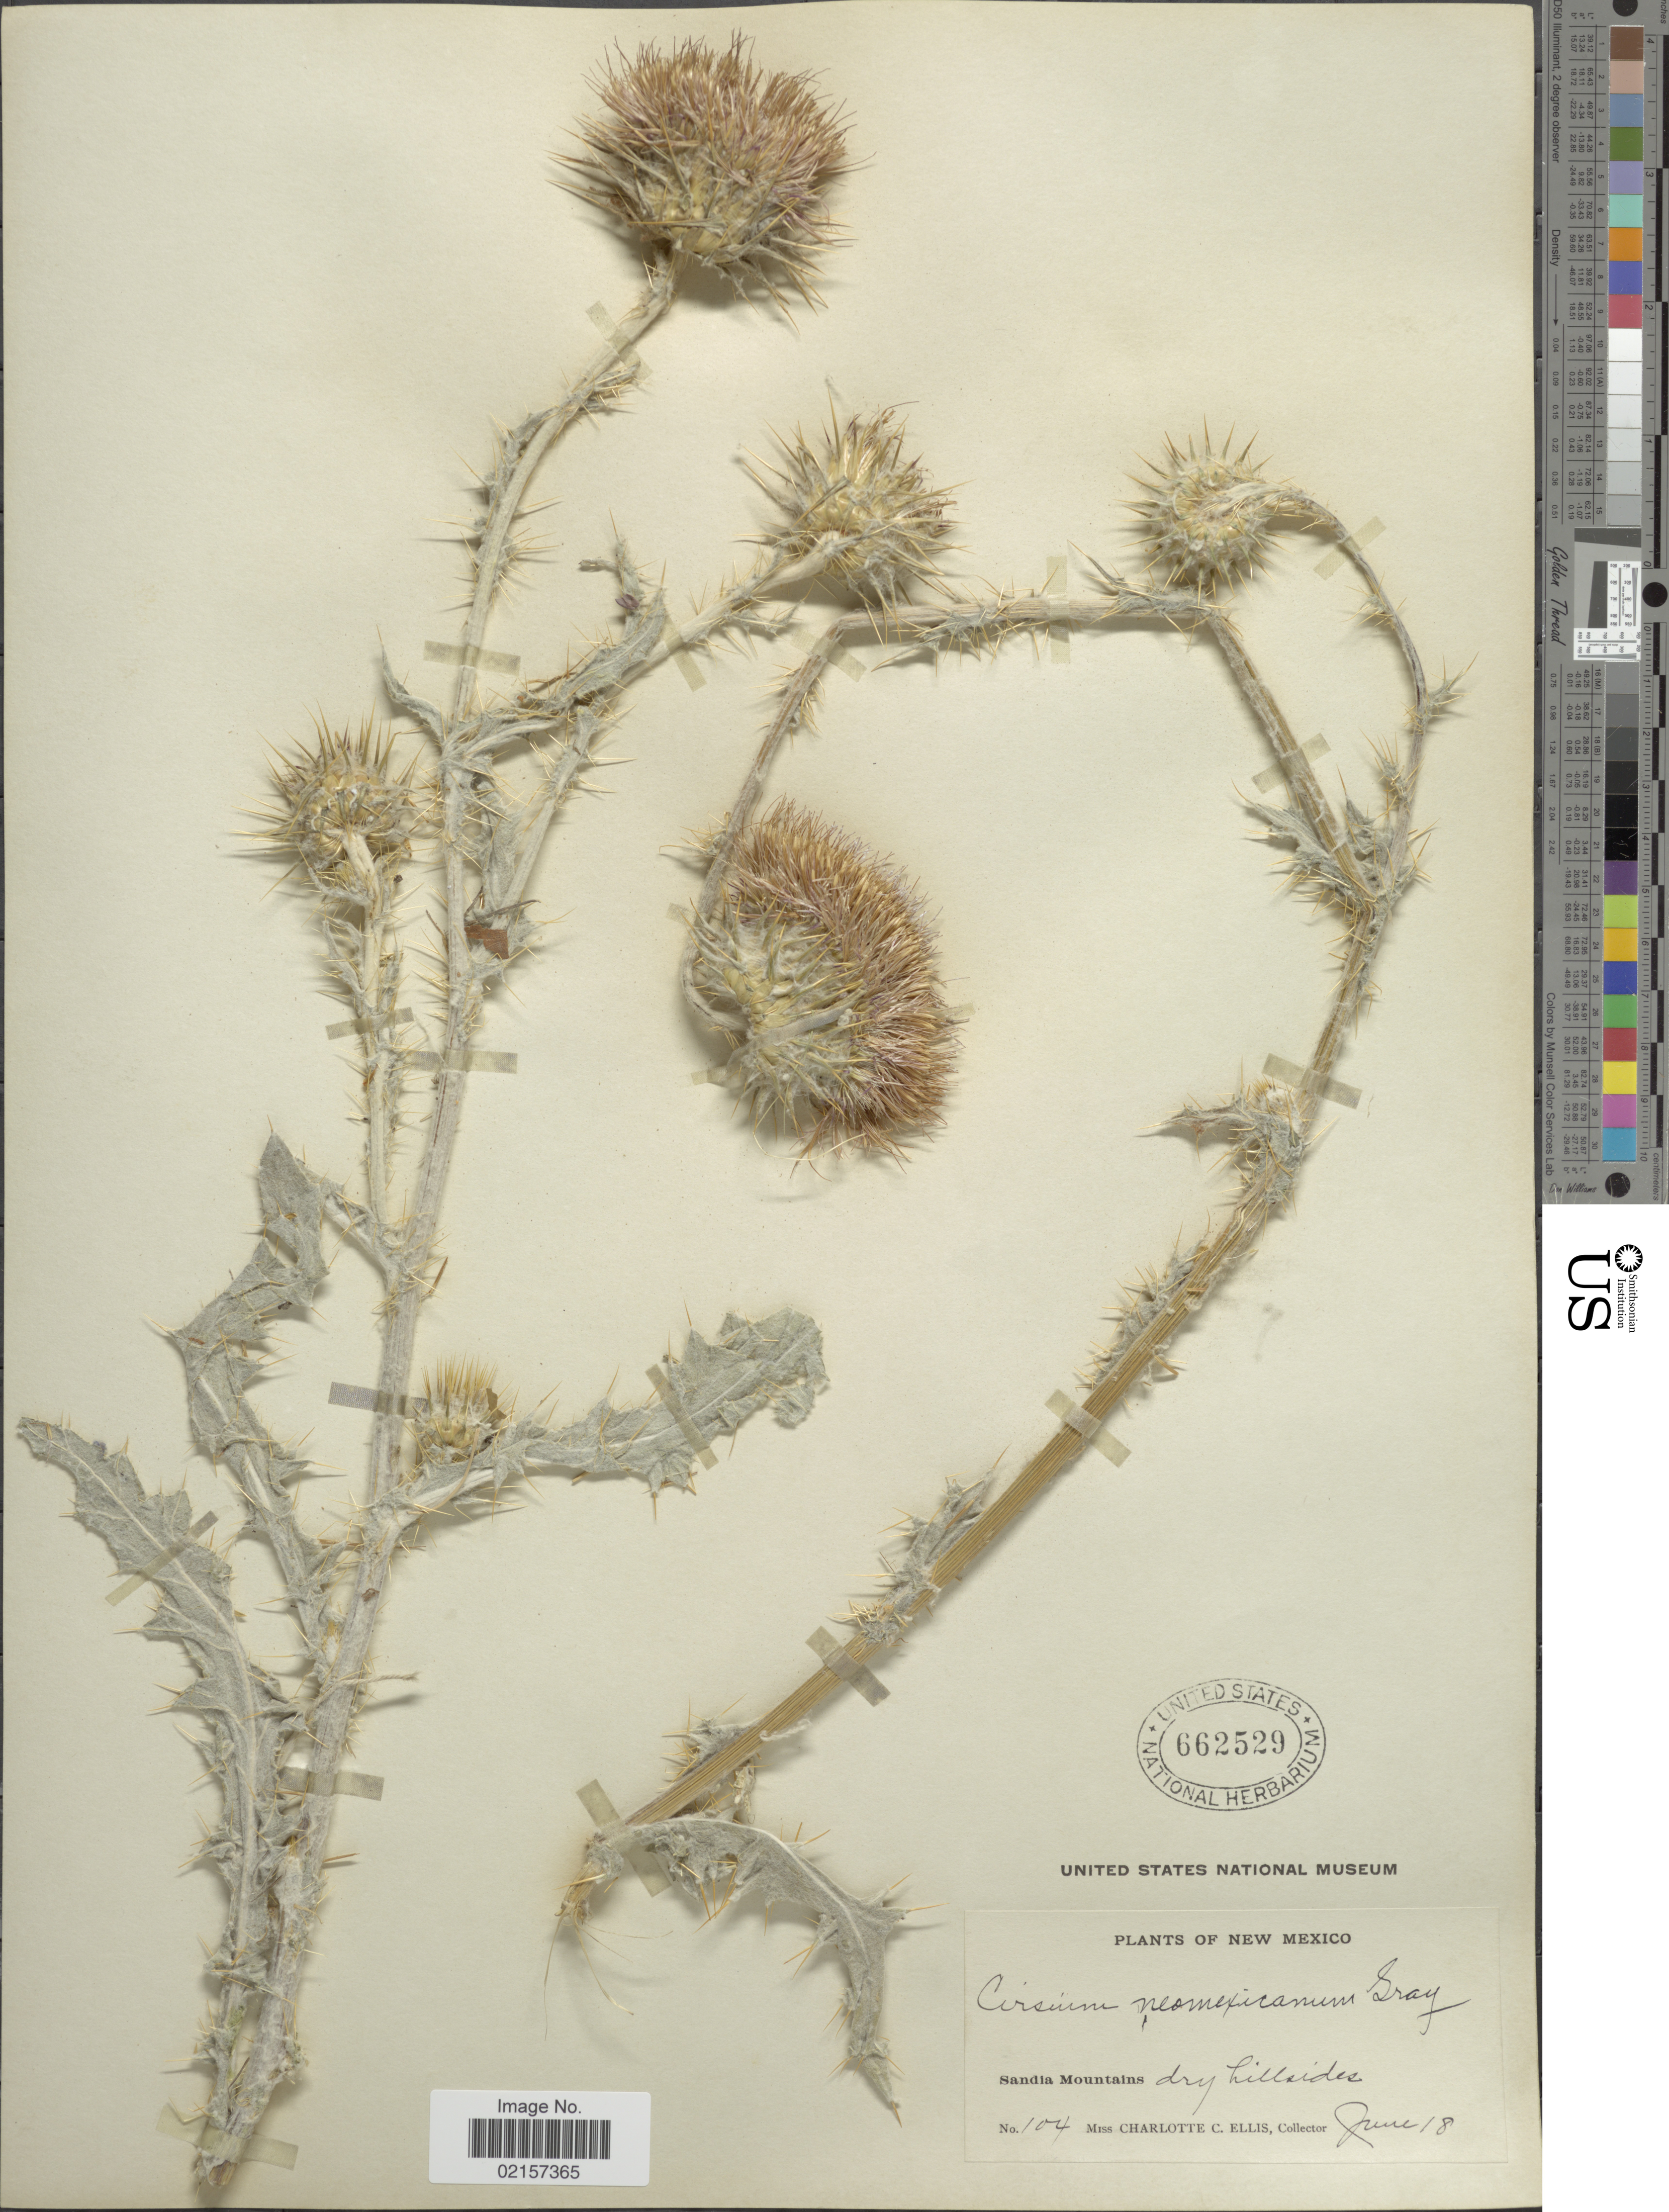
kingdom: Plantae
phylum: Tracheophyta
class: Magnoliopsida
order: Asterales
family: Asteraceae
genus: Cirsium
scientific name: Cirsium neomexicanum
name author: A. Gray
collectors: C. C. Ellis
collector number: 104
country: United States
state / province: New Mexico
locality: Sandia Mountains, dry hillsides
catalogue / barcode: US 662529